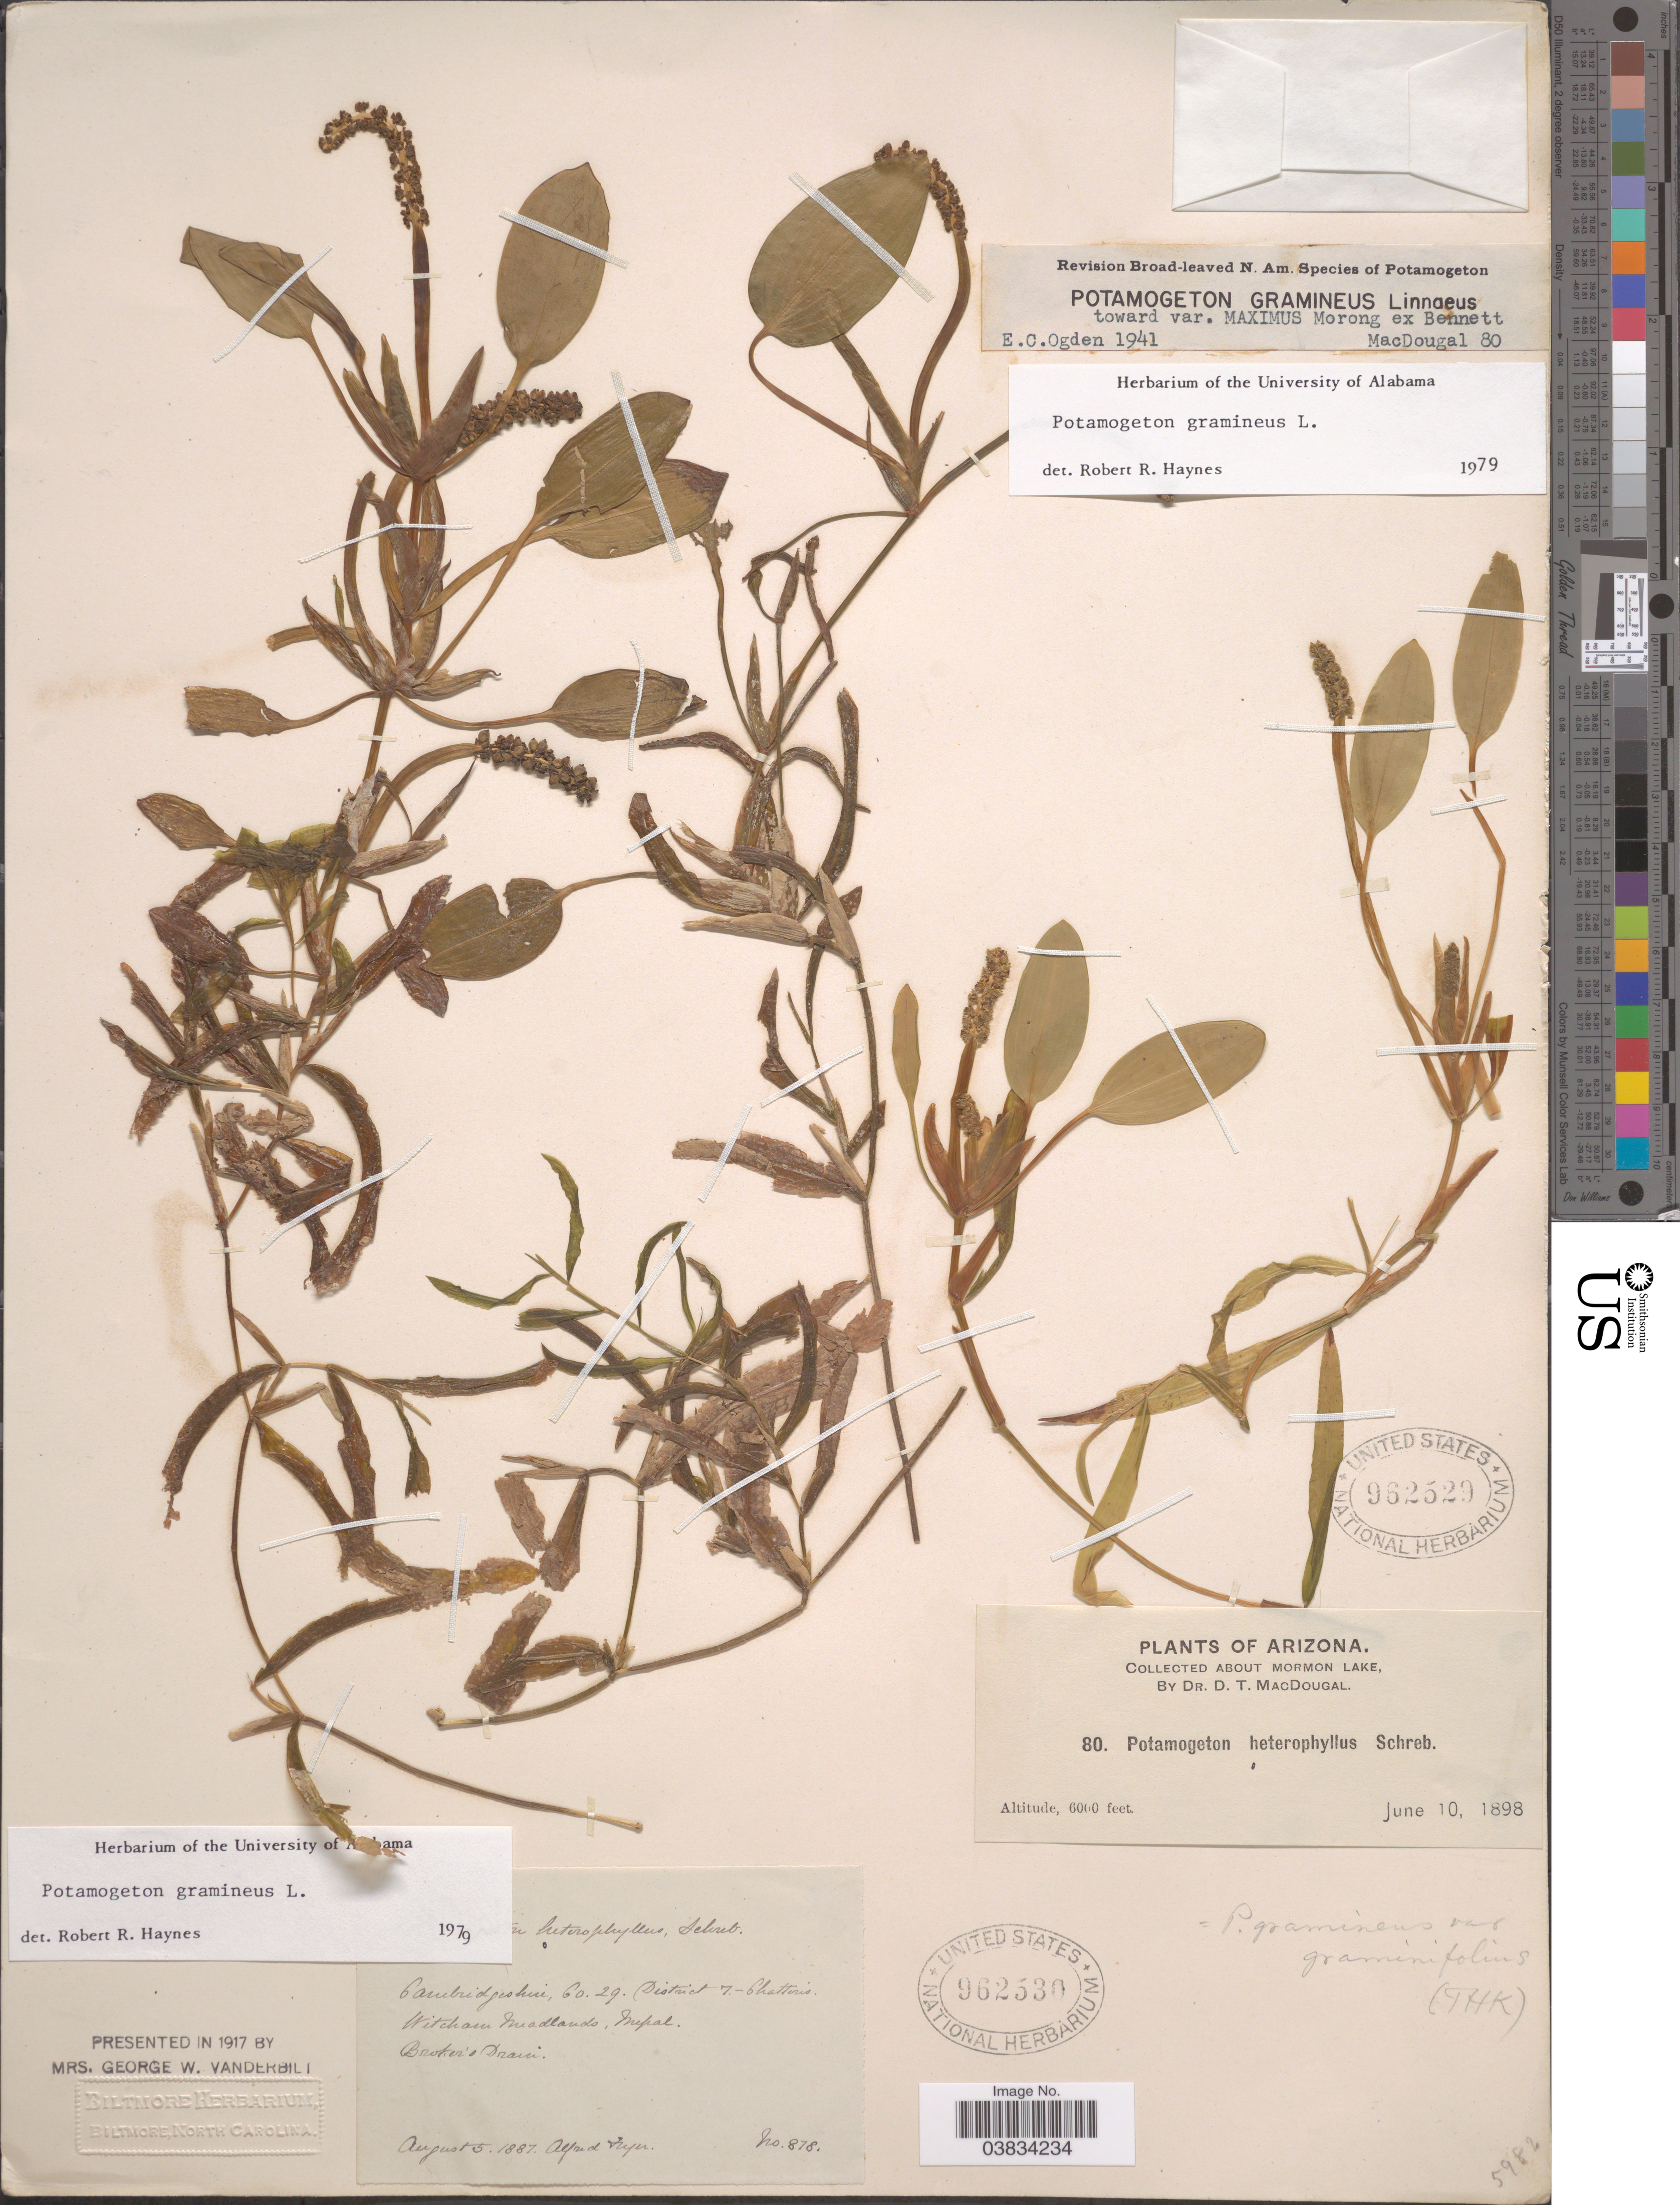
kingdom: Plantae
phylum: Tracheophyta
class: Liliopsida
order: Alismatales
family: Potamogetonaceae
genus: Potamogeton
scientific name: Potamogeton gramineus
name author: L.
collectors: A. Fyer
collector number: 878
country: United Kingdom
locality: Witcham Meadlands, Mepal. Broker's Drain.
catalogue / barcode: US 962530-2